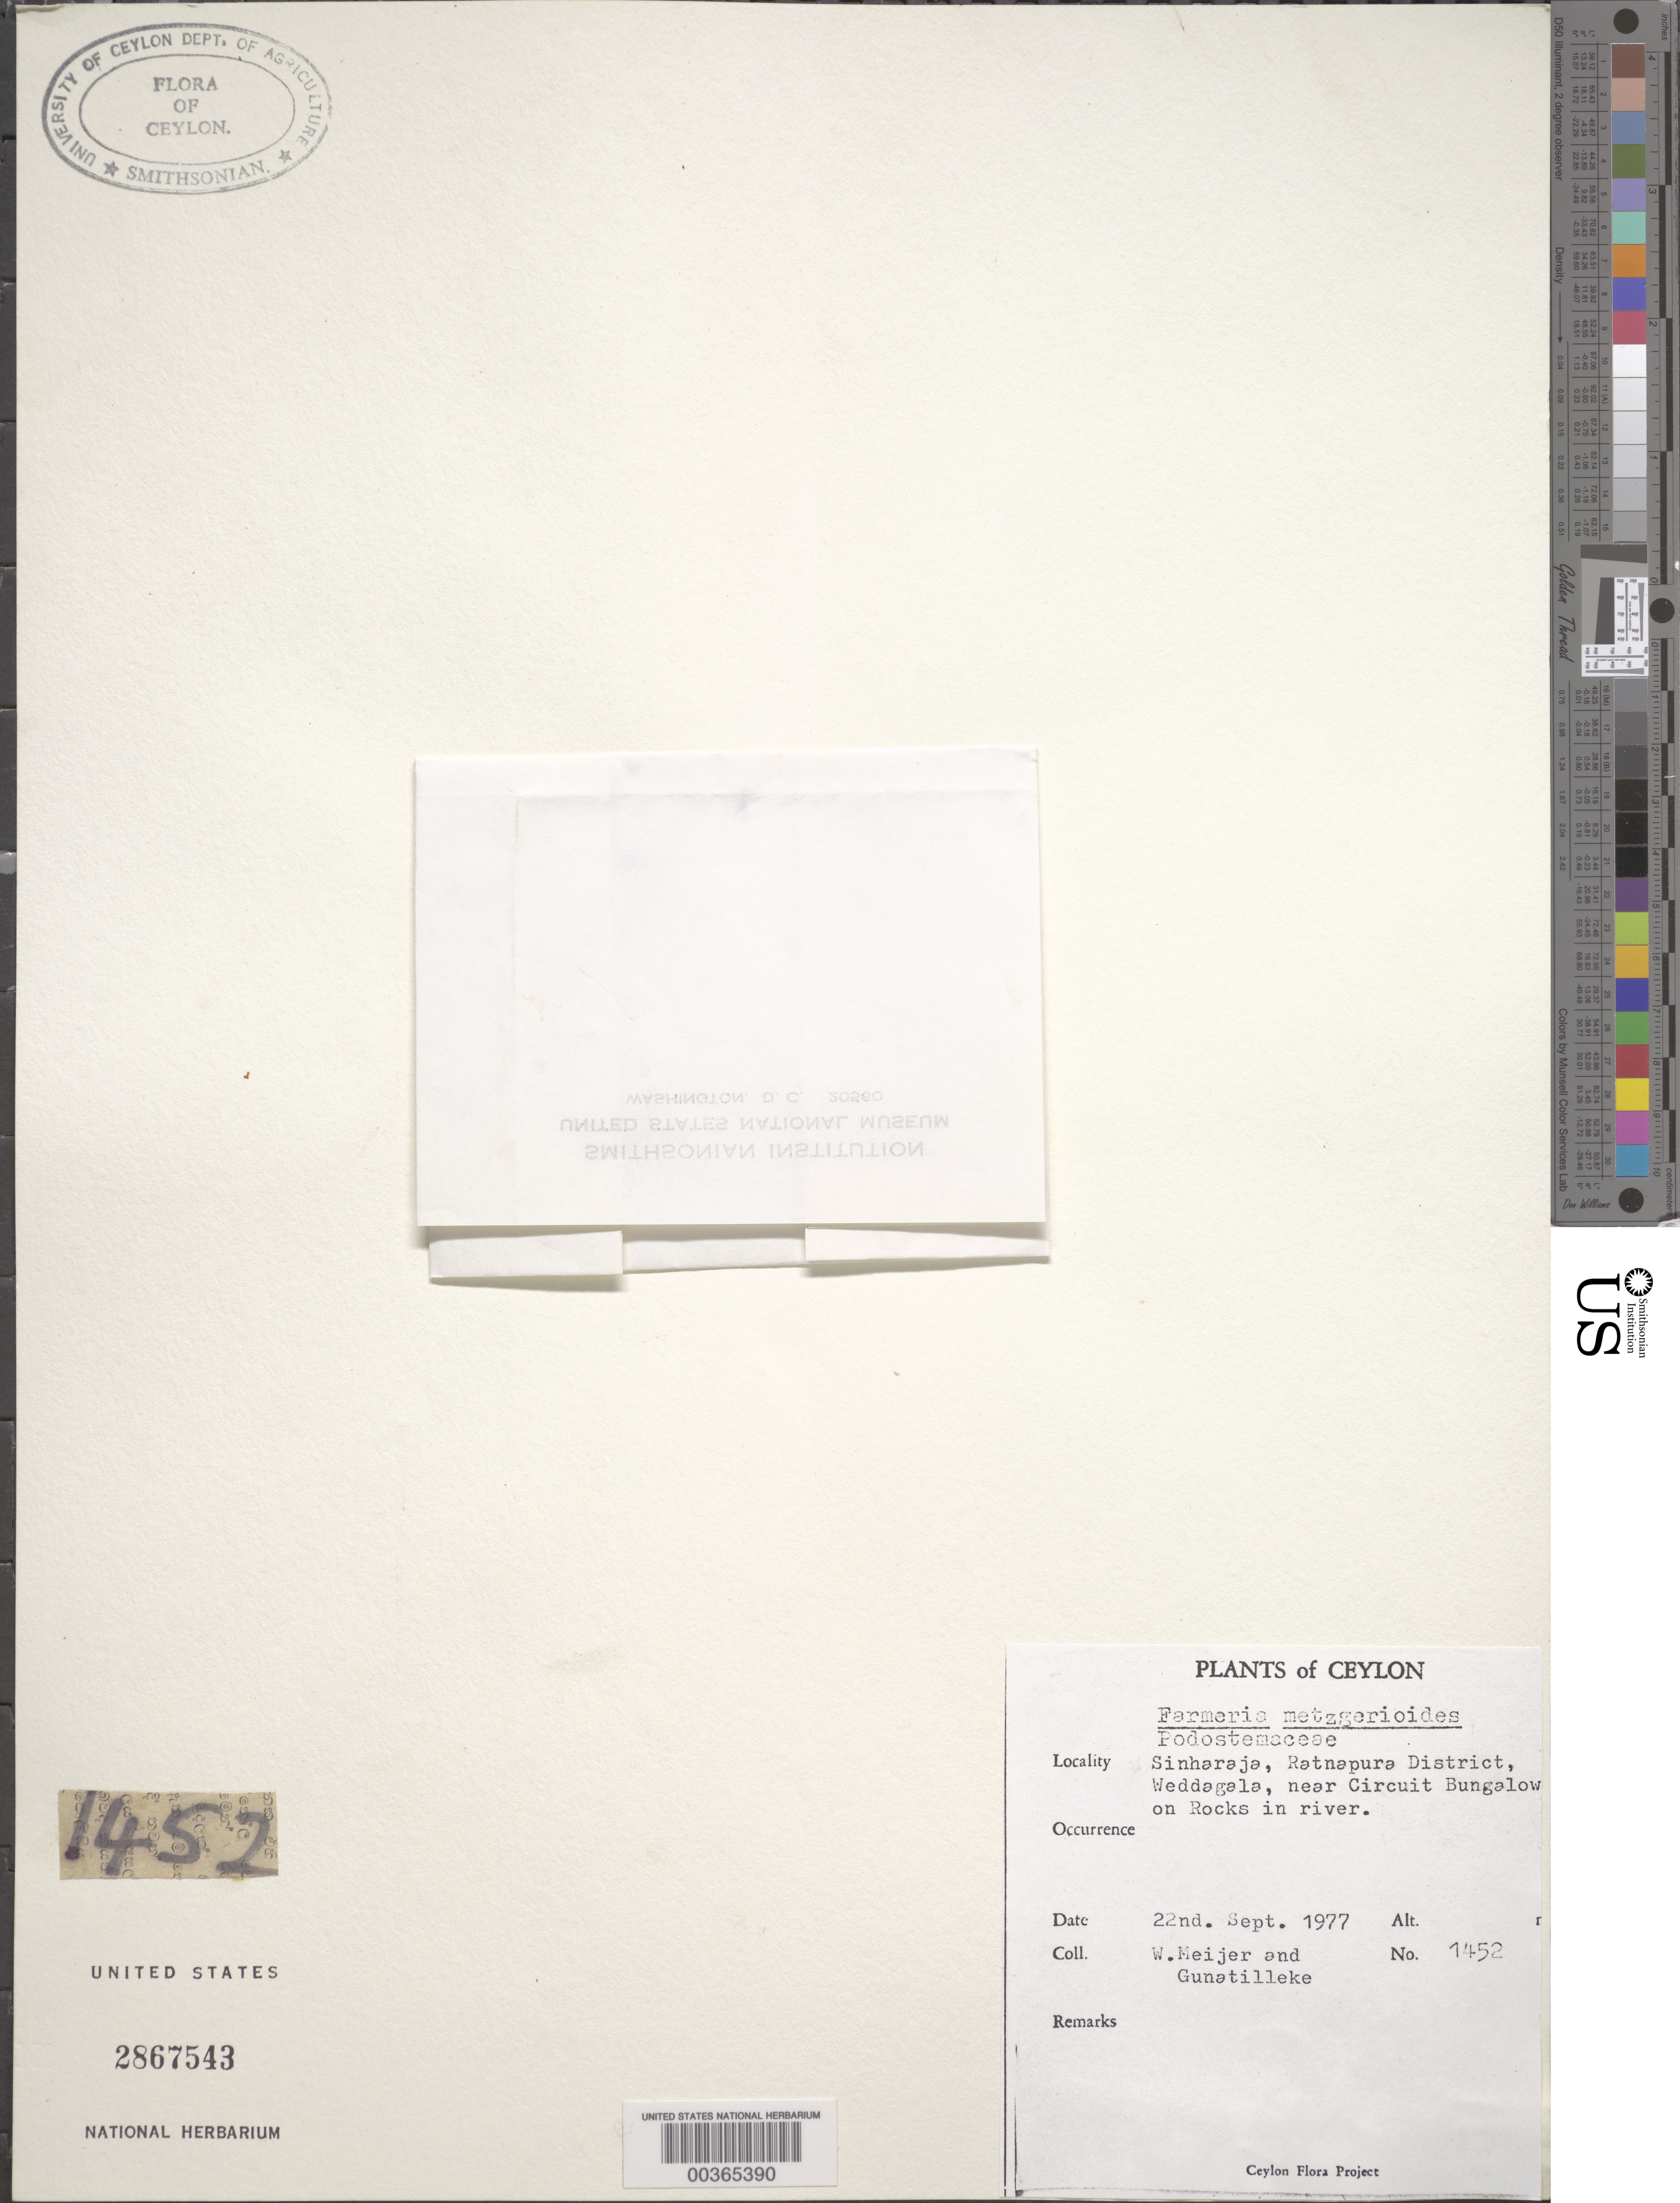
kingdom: Plantae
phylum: Tracheophyta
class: Magnoliopsida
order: Malpighiales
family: Podostemaceae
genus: Farmeria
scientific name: Farmeria metzgerioides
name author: (Trimen) Willis ex Hook. f.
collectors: W. Meijer & -- Gunatilleke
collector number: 1452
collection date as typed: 22 Sep 1977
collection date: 1977-09-22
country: Sri Lanka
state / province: Central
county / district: Ratnapura Dist.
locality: Weddagala, near circuit bungalow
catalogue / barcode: US 2867543